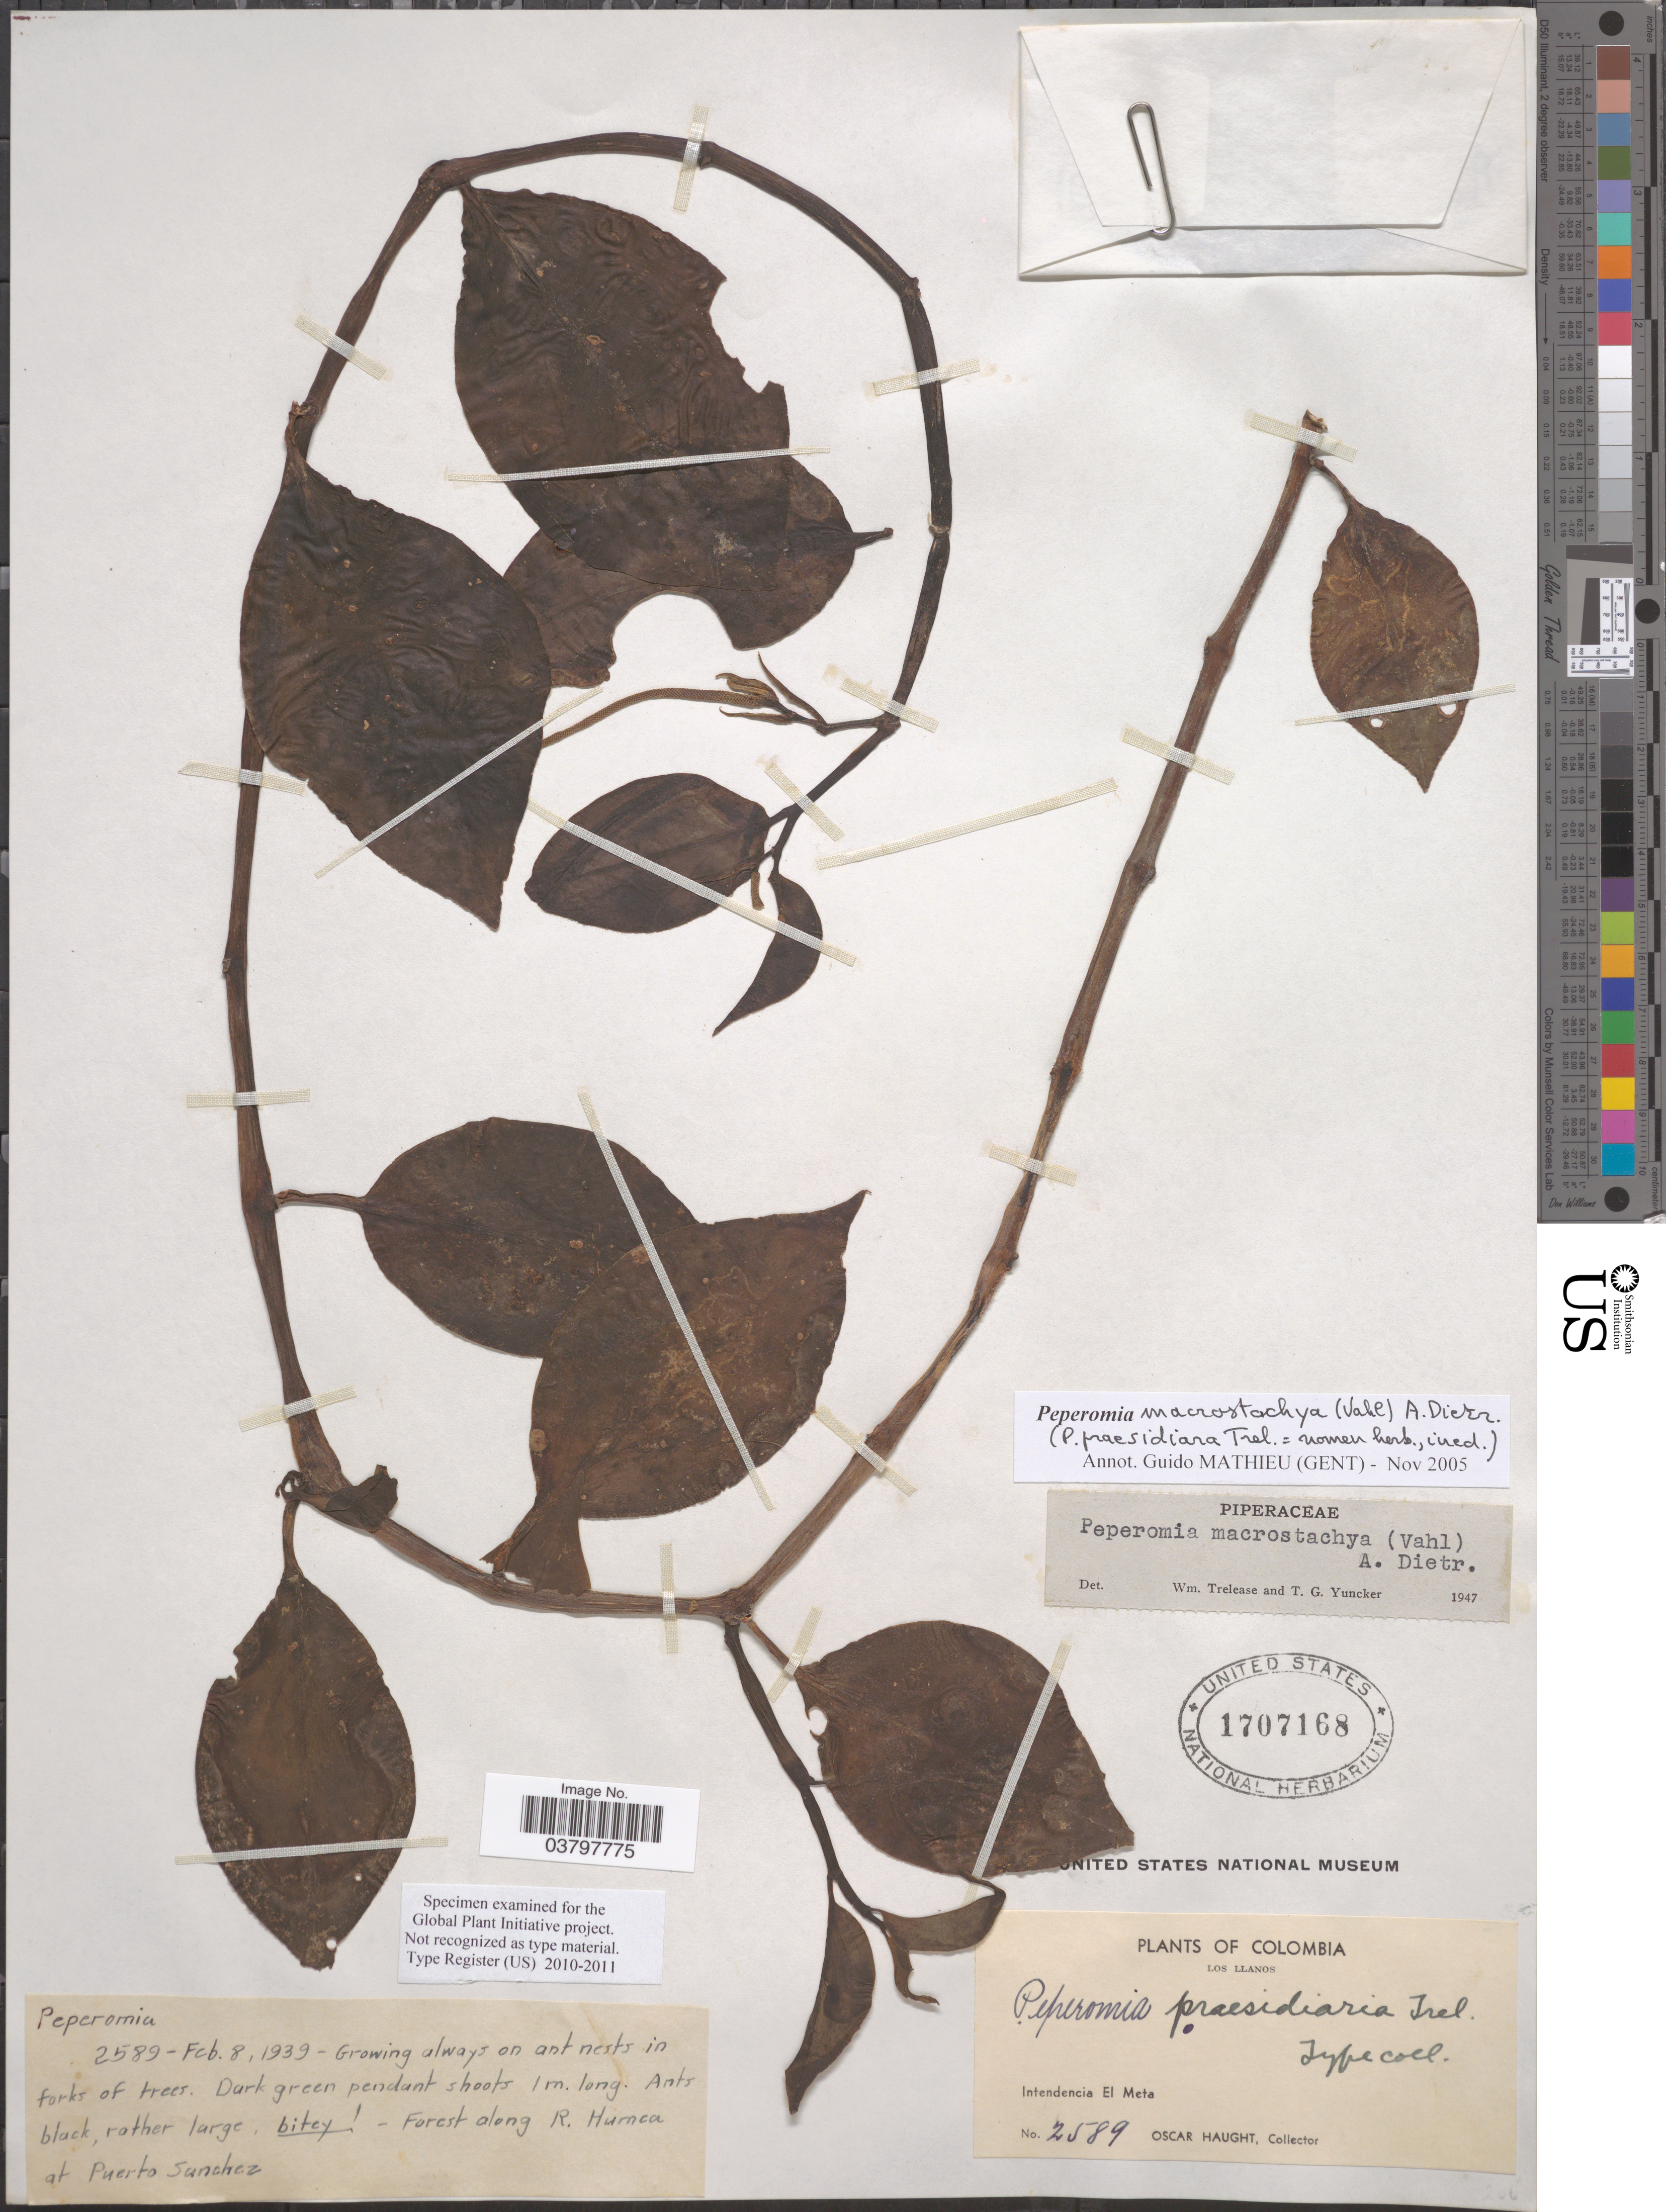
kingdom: Plantae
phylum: Tracheophyta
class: Magnoliopsida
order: Piperales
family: Piperaceae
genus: Peperomia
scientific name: Peperomia macrotricha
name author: C. DC.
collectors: O. L. Haught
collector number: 2589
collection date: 1939-02-08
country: Colombia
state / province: Meta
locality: Los Llanos. Intendencia El Meta. Always on ant nests in forks of trees. Forest along R. Humca at Puerto Sanchez.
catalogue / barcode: US 1707168